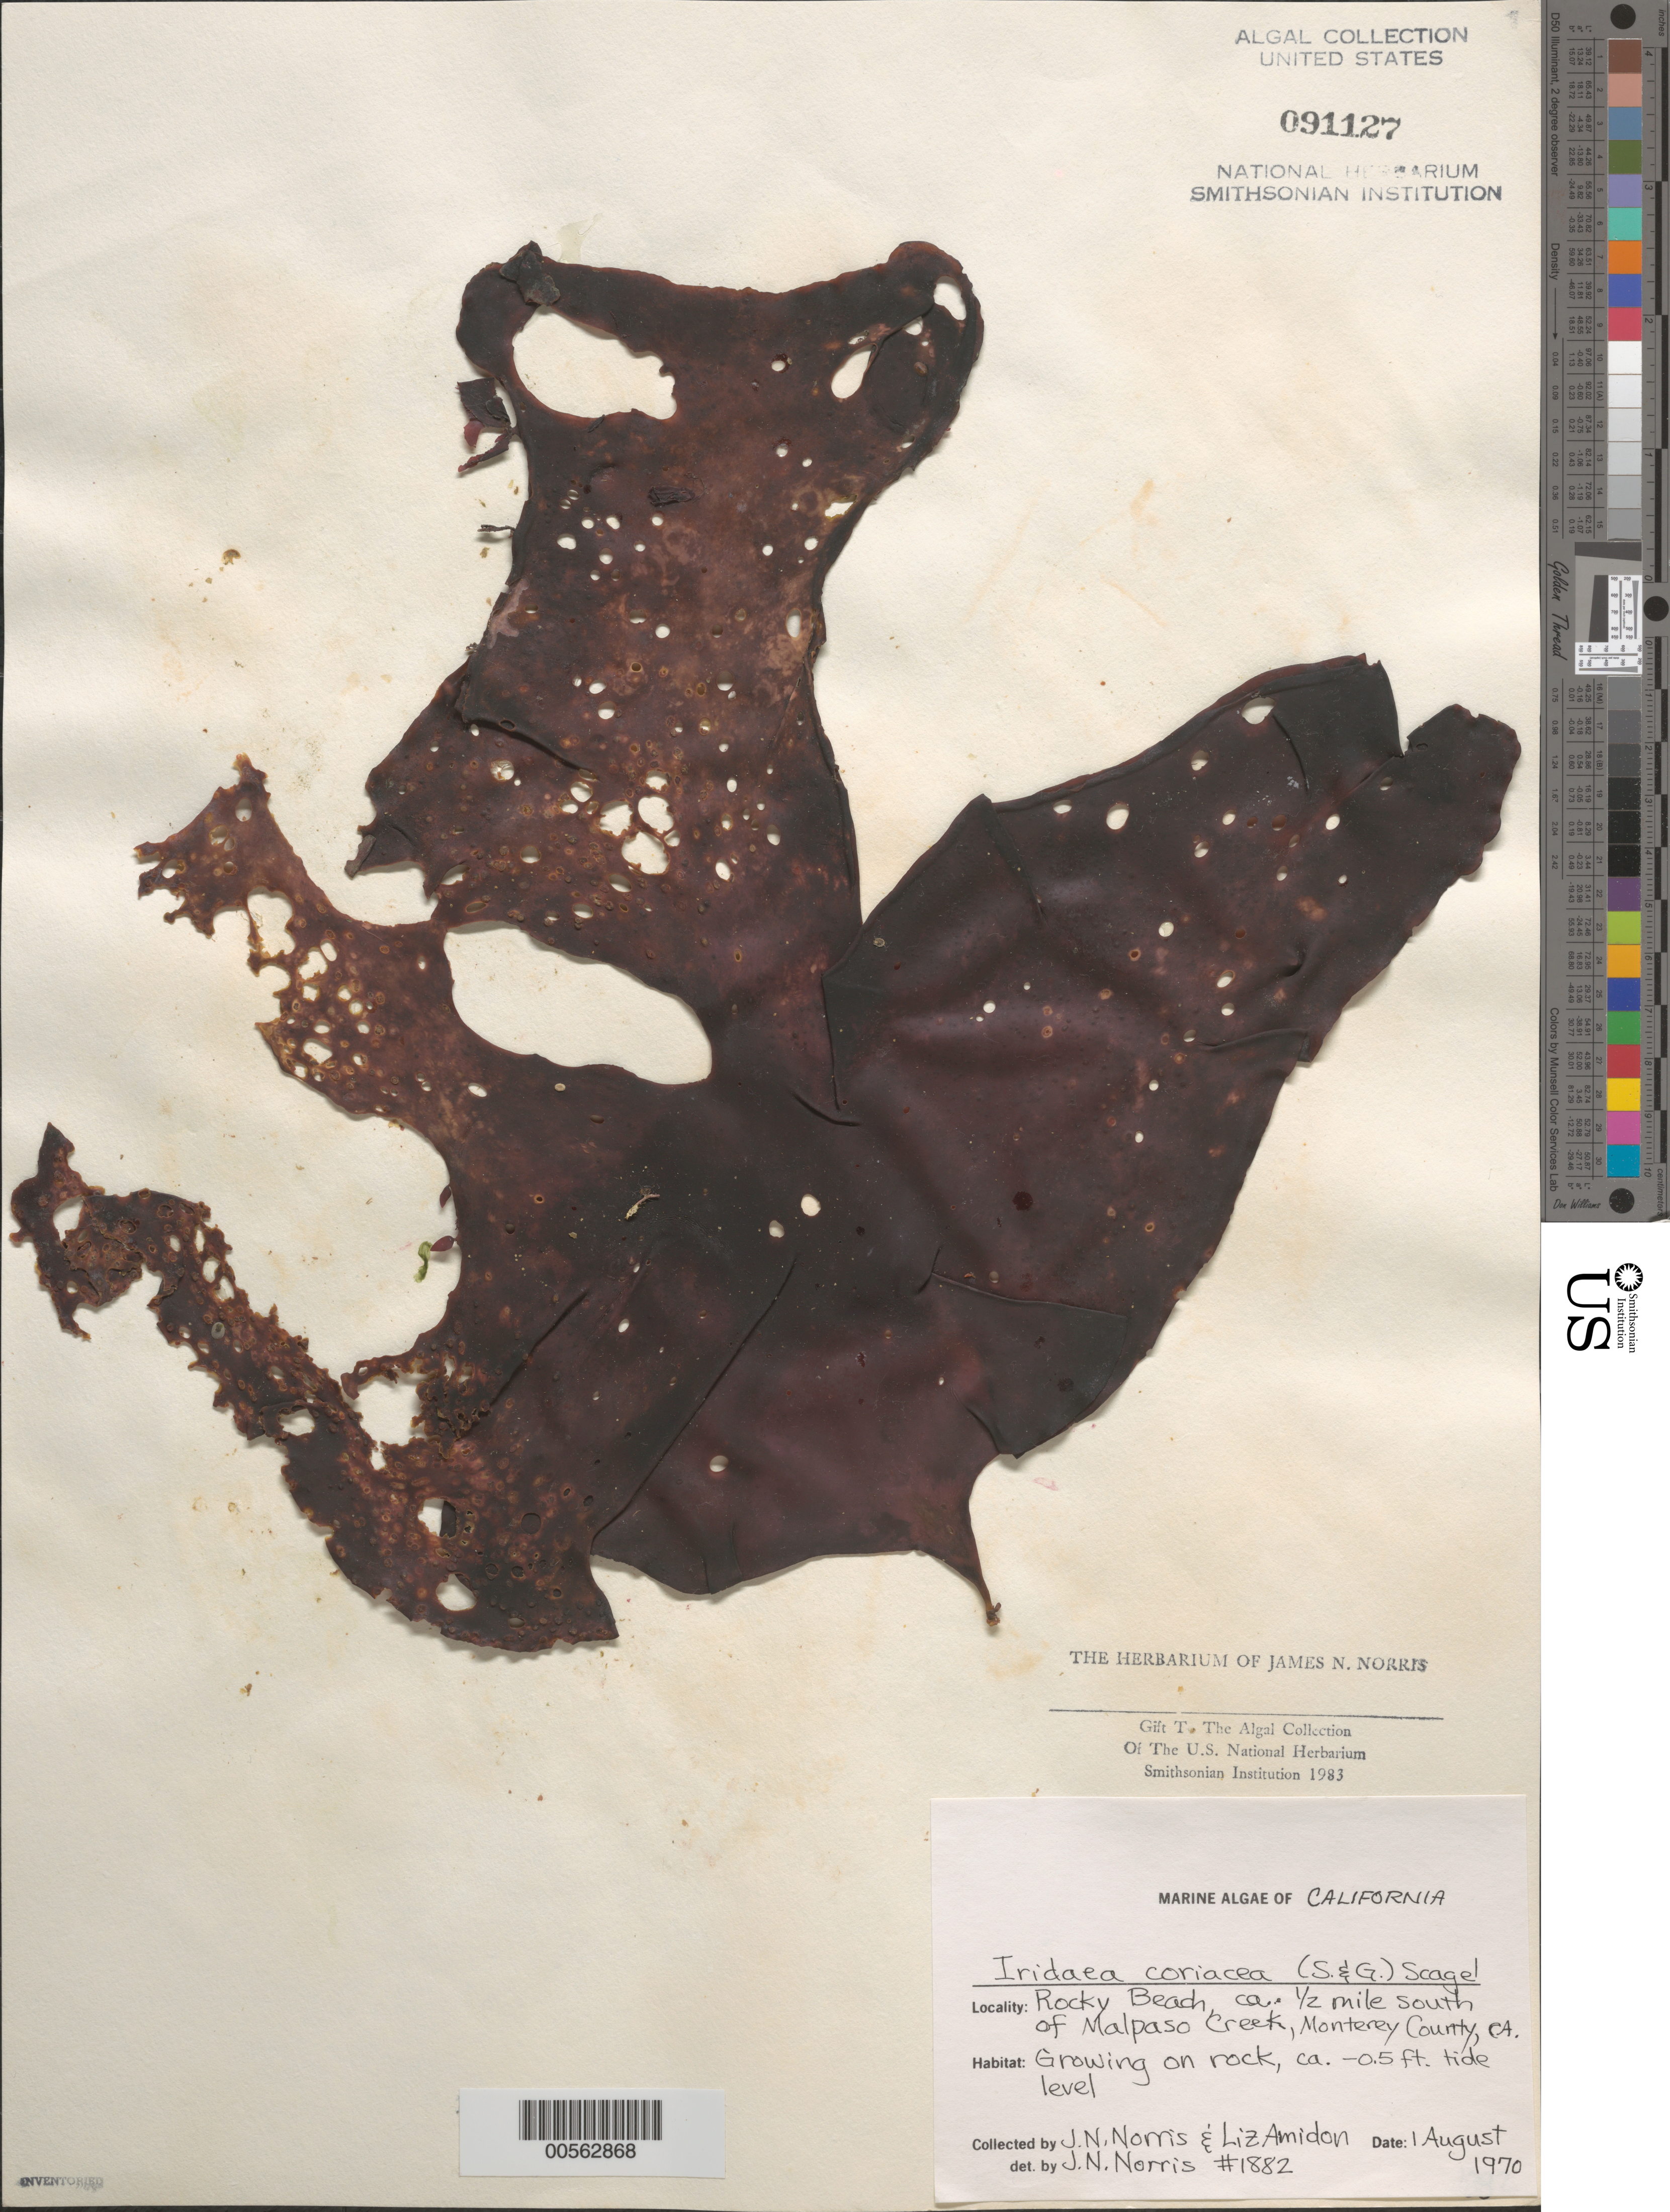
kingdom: Plantae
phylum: Rhodophyta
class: Florideophyceae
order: Gigartinales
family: Gigartinaceae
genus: Mazzaella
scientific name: Mazzaella splendens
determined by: Algae name updating Project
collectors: J. N. Norris & E. Amidon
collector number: JN-1882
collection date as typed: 01 Aug 1970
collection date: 1970-08-01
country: United States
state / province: California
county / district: Monterey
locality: Rocky beach, ca. 0.5 mile south of Malpaso Creek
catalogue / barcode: US 91127